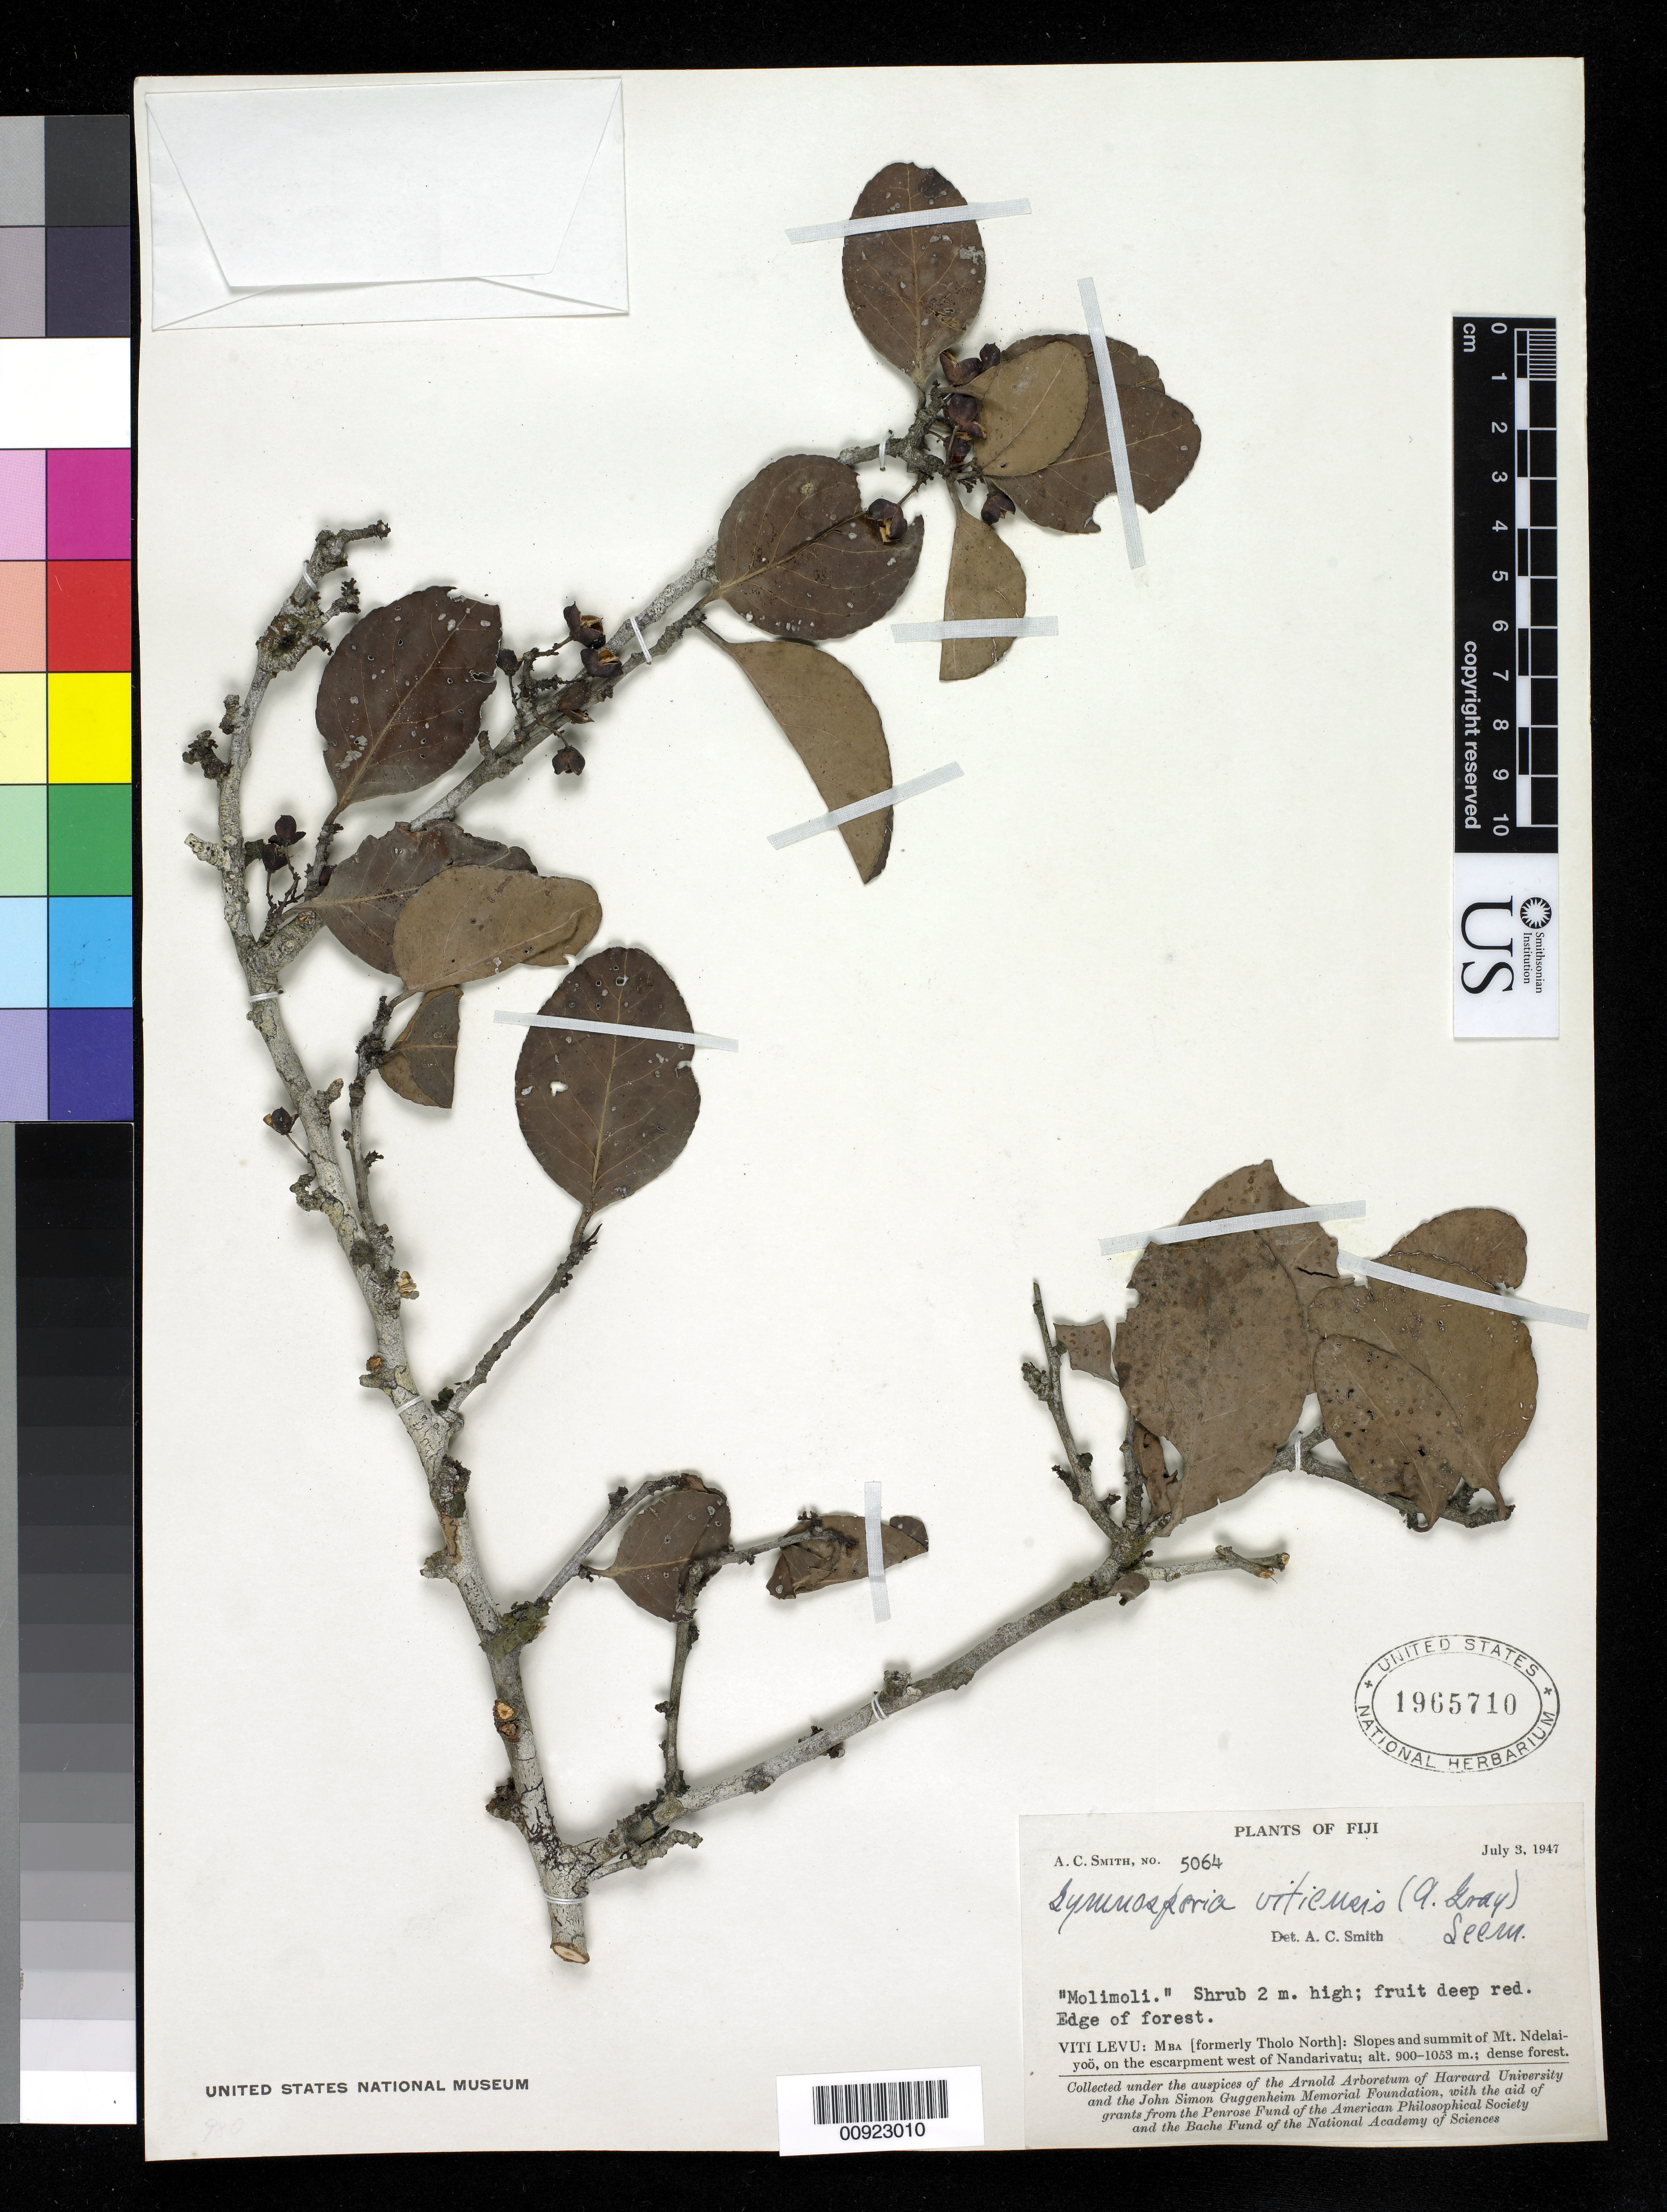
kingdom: Plantae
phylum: Tracheophyta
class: Magnoliopsida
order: Celastrales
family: Celastraceae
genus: Gymnosporia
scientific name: Gymnosporia vitiensis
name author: Seem.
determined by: Wagner, W. L., (BOT), Smithsonian Institution - National Museum of Natural History (UNITED STATES)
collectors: C. A. Smith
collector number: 5064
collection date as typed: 03 Jul 1947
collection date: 1947-07-03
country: Fiji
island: Viti Levu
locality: Mba [formerly Tholo North]: Slopes and summit of Mt. Ndelaiyoo, on the escarpment west of Nandarivatu]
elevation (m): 900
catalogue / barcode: US 1965710